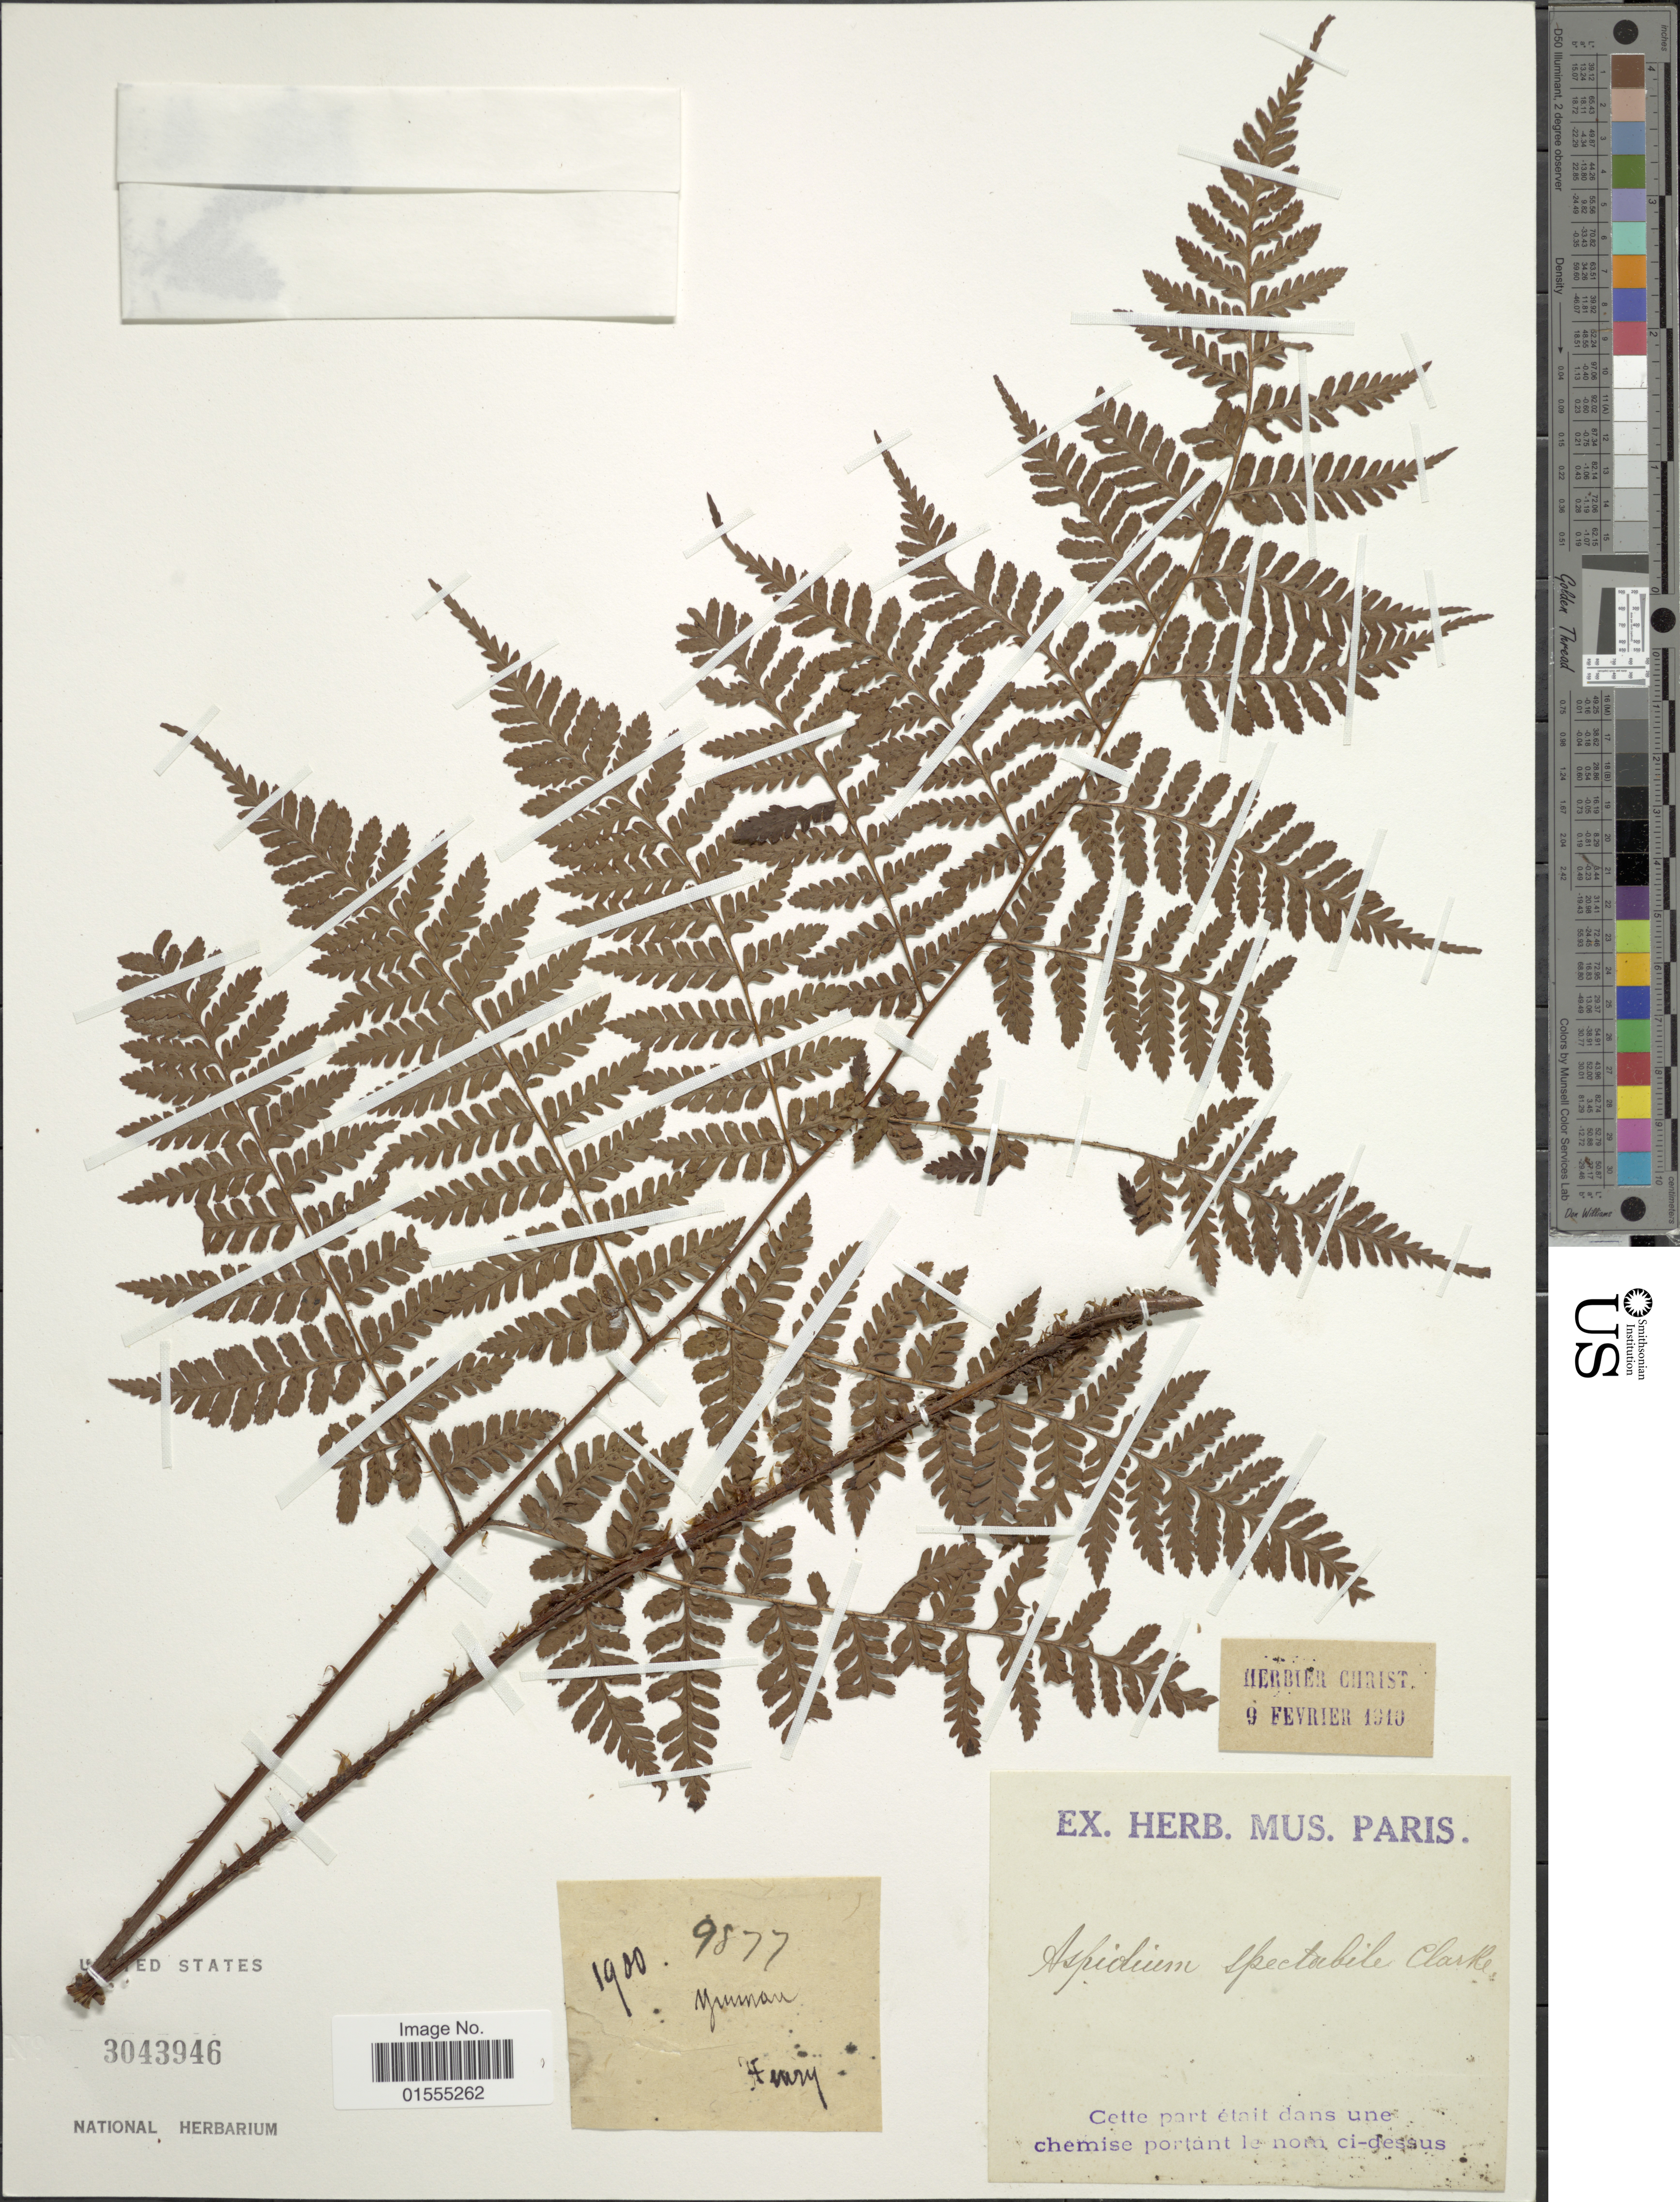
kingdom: Plantae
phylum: Tracheophyta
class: Polypodiopsida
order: Polypodiales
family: Dryopteridaceae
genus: Dryopteris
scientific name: Dryopteris sp.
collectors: -. Henry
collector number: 9877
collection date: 1900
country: China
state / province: Yunnan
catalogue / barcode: US 3043946